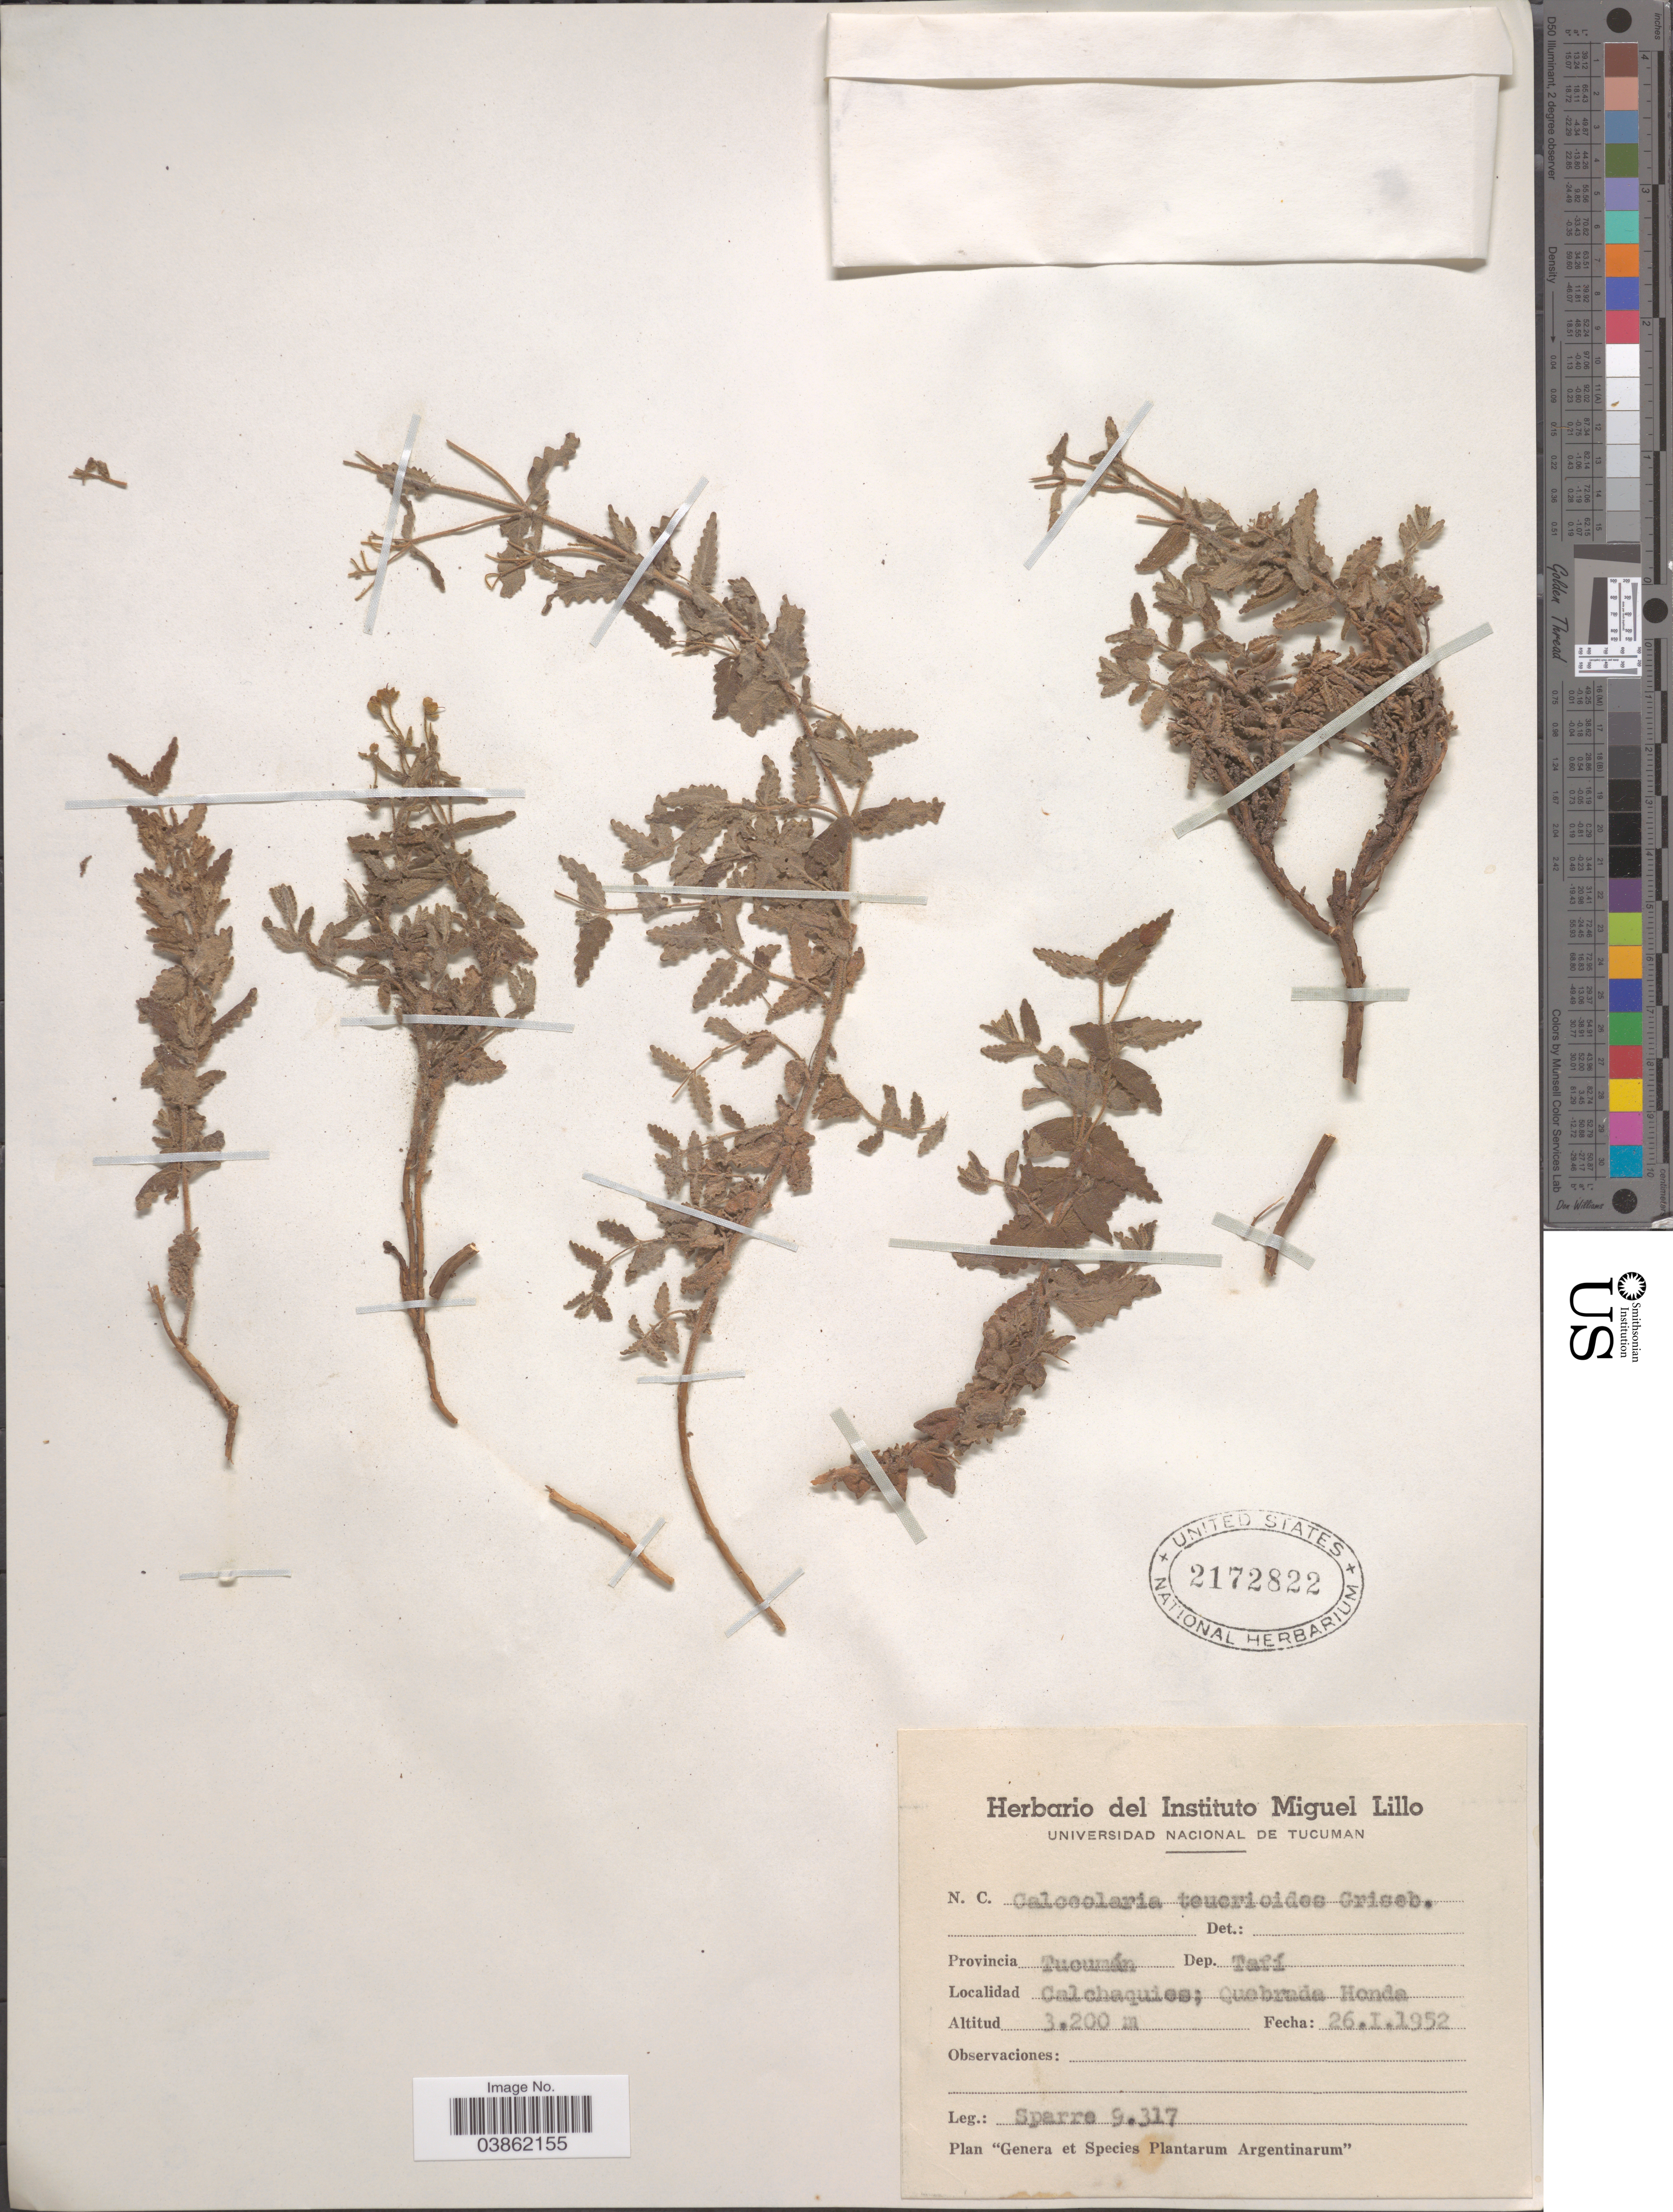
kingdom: Plantae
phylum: Tracheophyta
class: Magnoliopsida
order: Lamiales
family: Calceolariaceae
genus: Calceolaria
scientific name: Calceolaria teucrioides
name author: Griseb.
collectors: Sparre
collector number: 9317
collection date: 1952-01-26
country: Argentina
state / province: Tucuman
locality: Dep. Tafí. Calchaquies; Quebrada Honda.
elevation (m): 3200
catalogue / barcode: US 2172822